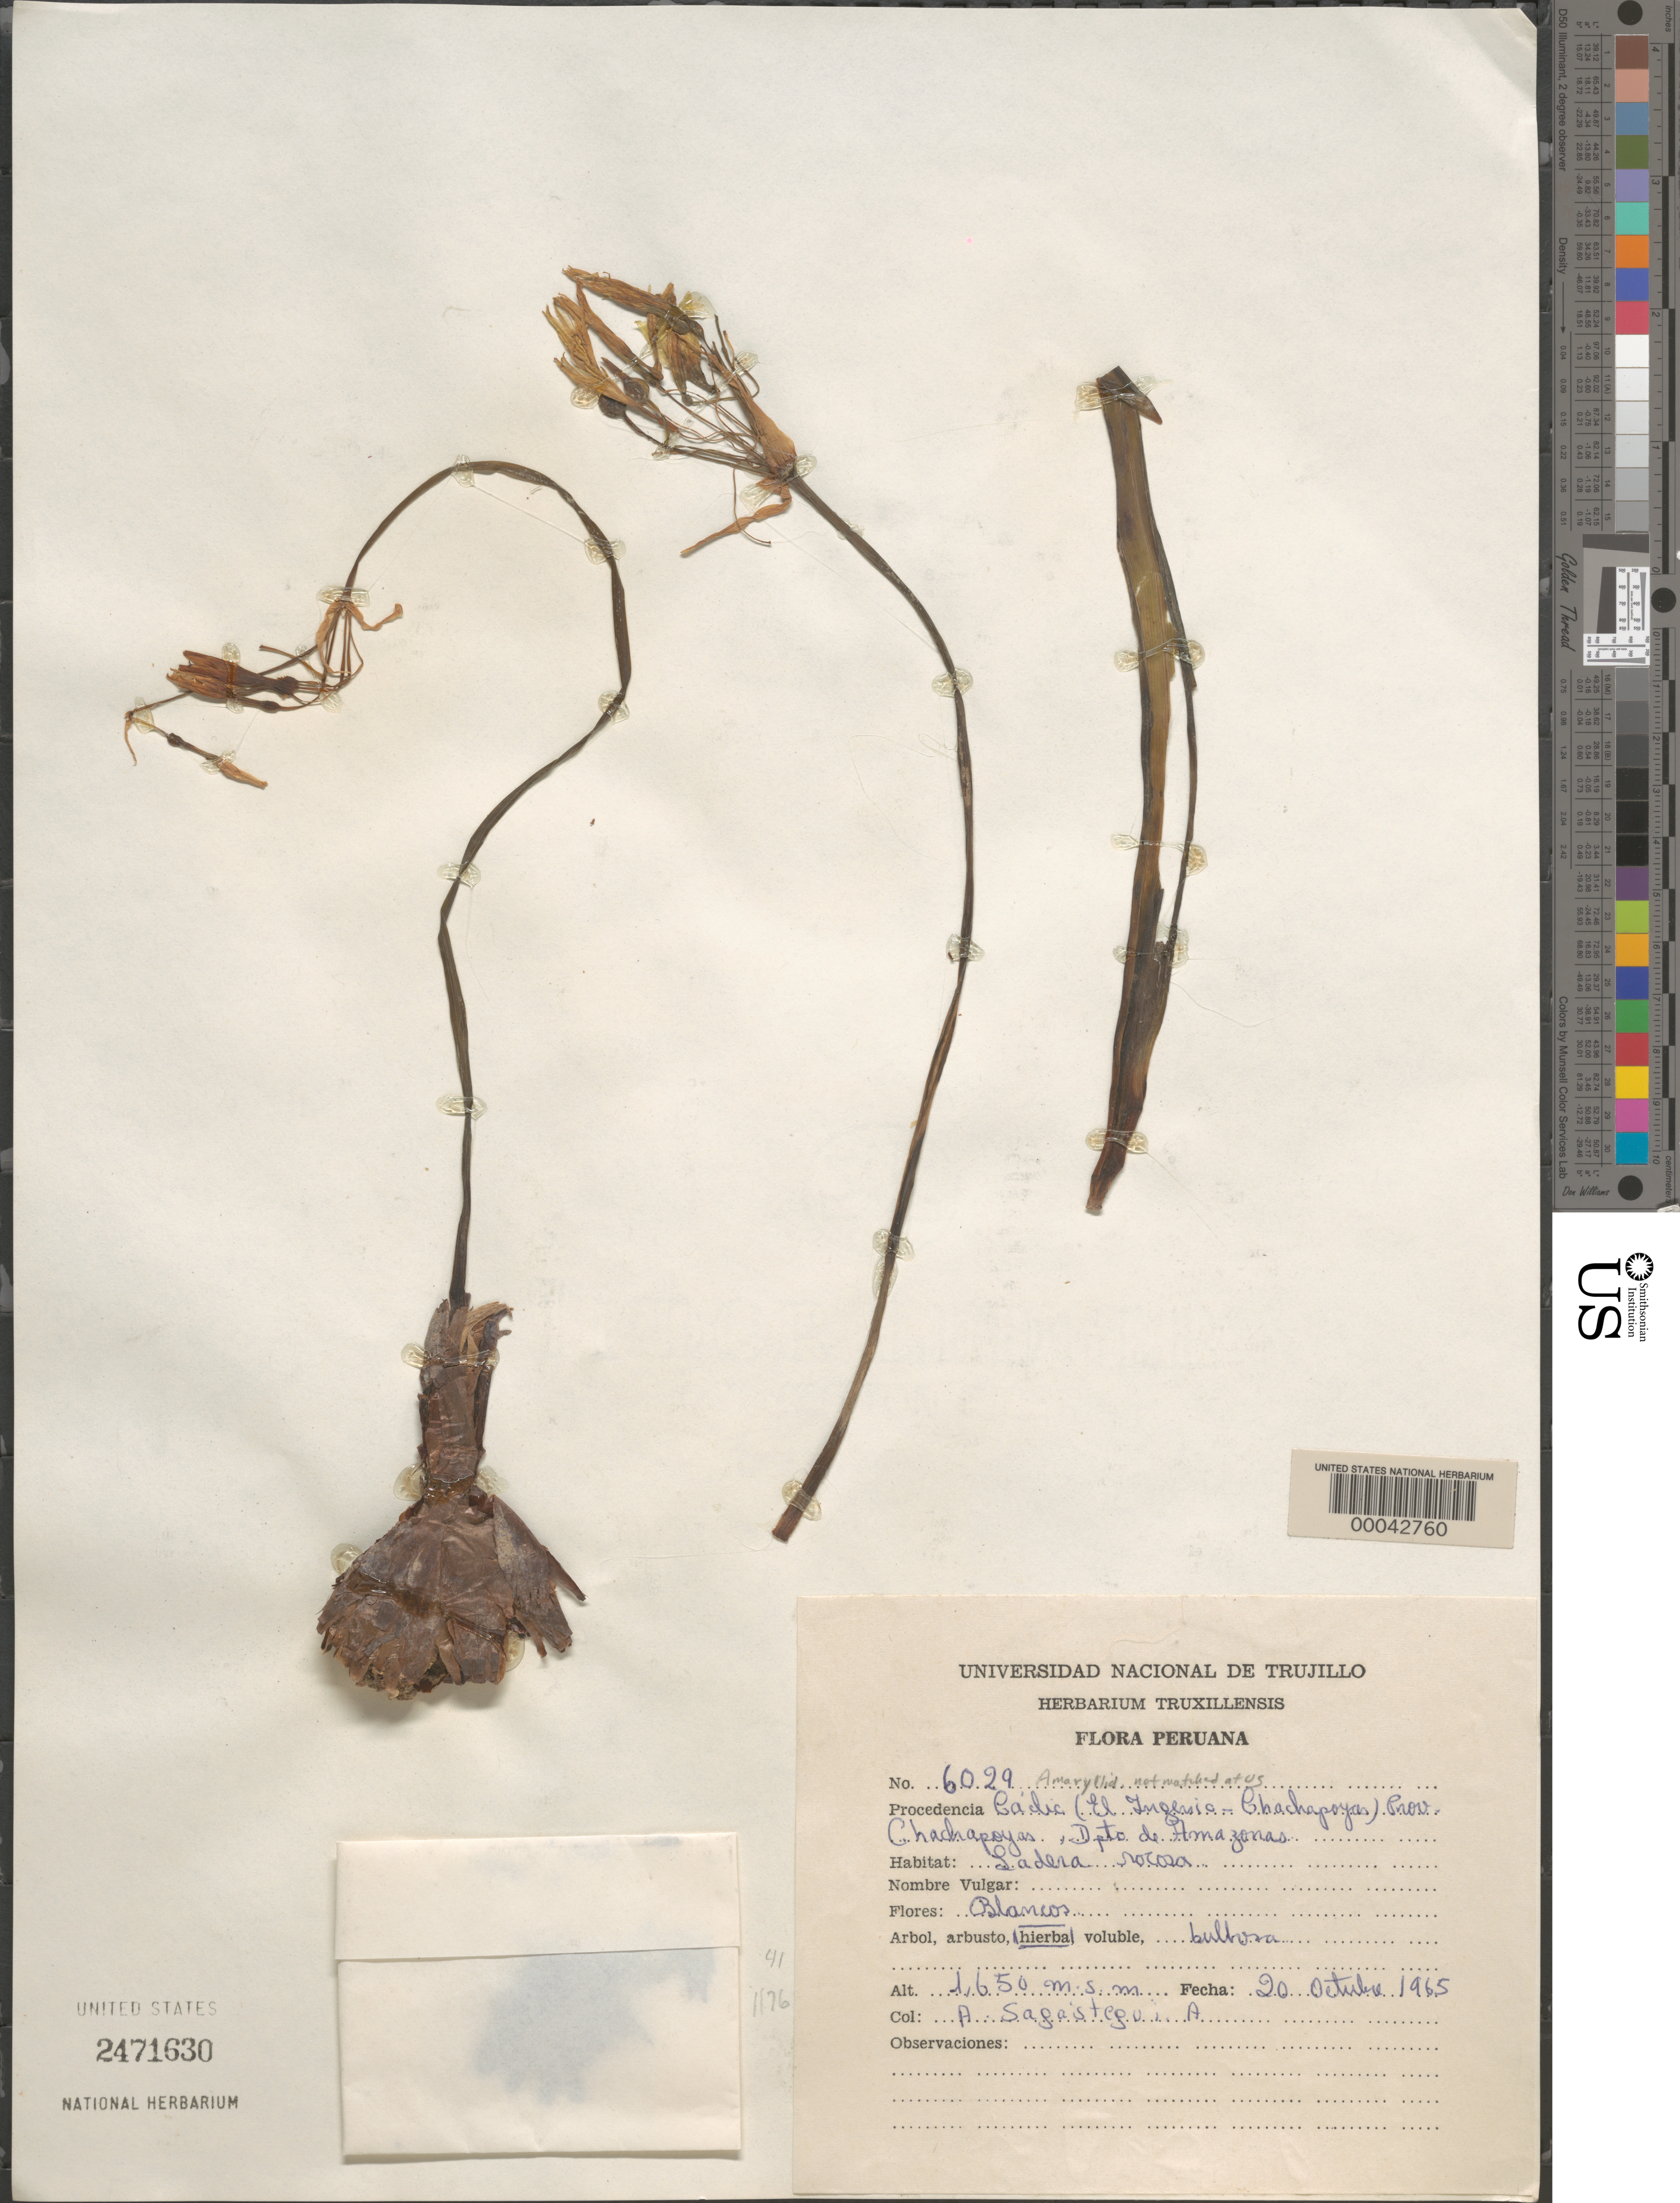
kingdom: Plantae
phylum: Tracheophyta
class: Liliopsida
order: Asparagales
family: Amaryllidaceae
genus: Amaryllis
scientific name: Amaryllis sp.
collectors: A. Sagástegui A.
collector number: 6029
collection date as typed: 20 Oct 1965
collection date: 1965-10-20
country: Peru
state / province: Amazonas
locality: Cadic el Ingesio-Chachapoyas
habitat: Rocky slope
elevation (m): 1650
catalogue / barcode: US 2471630